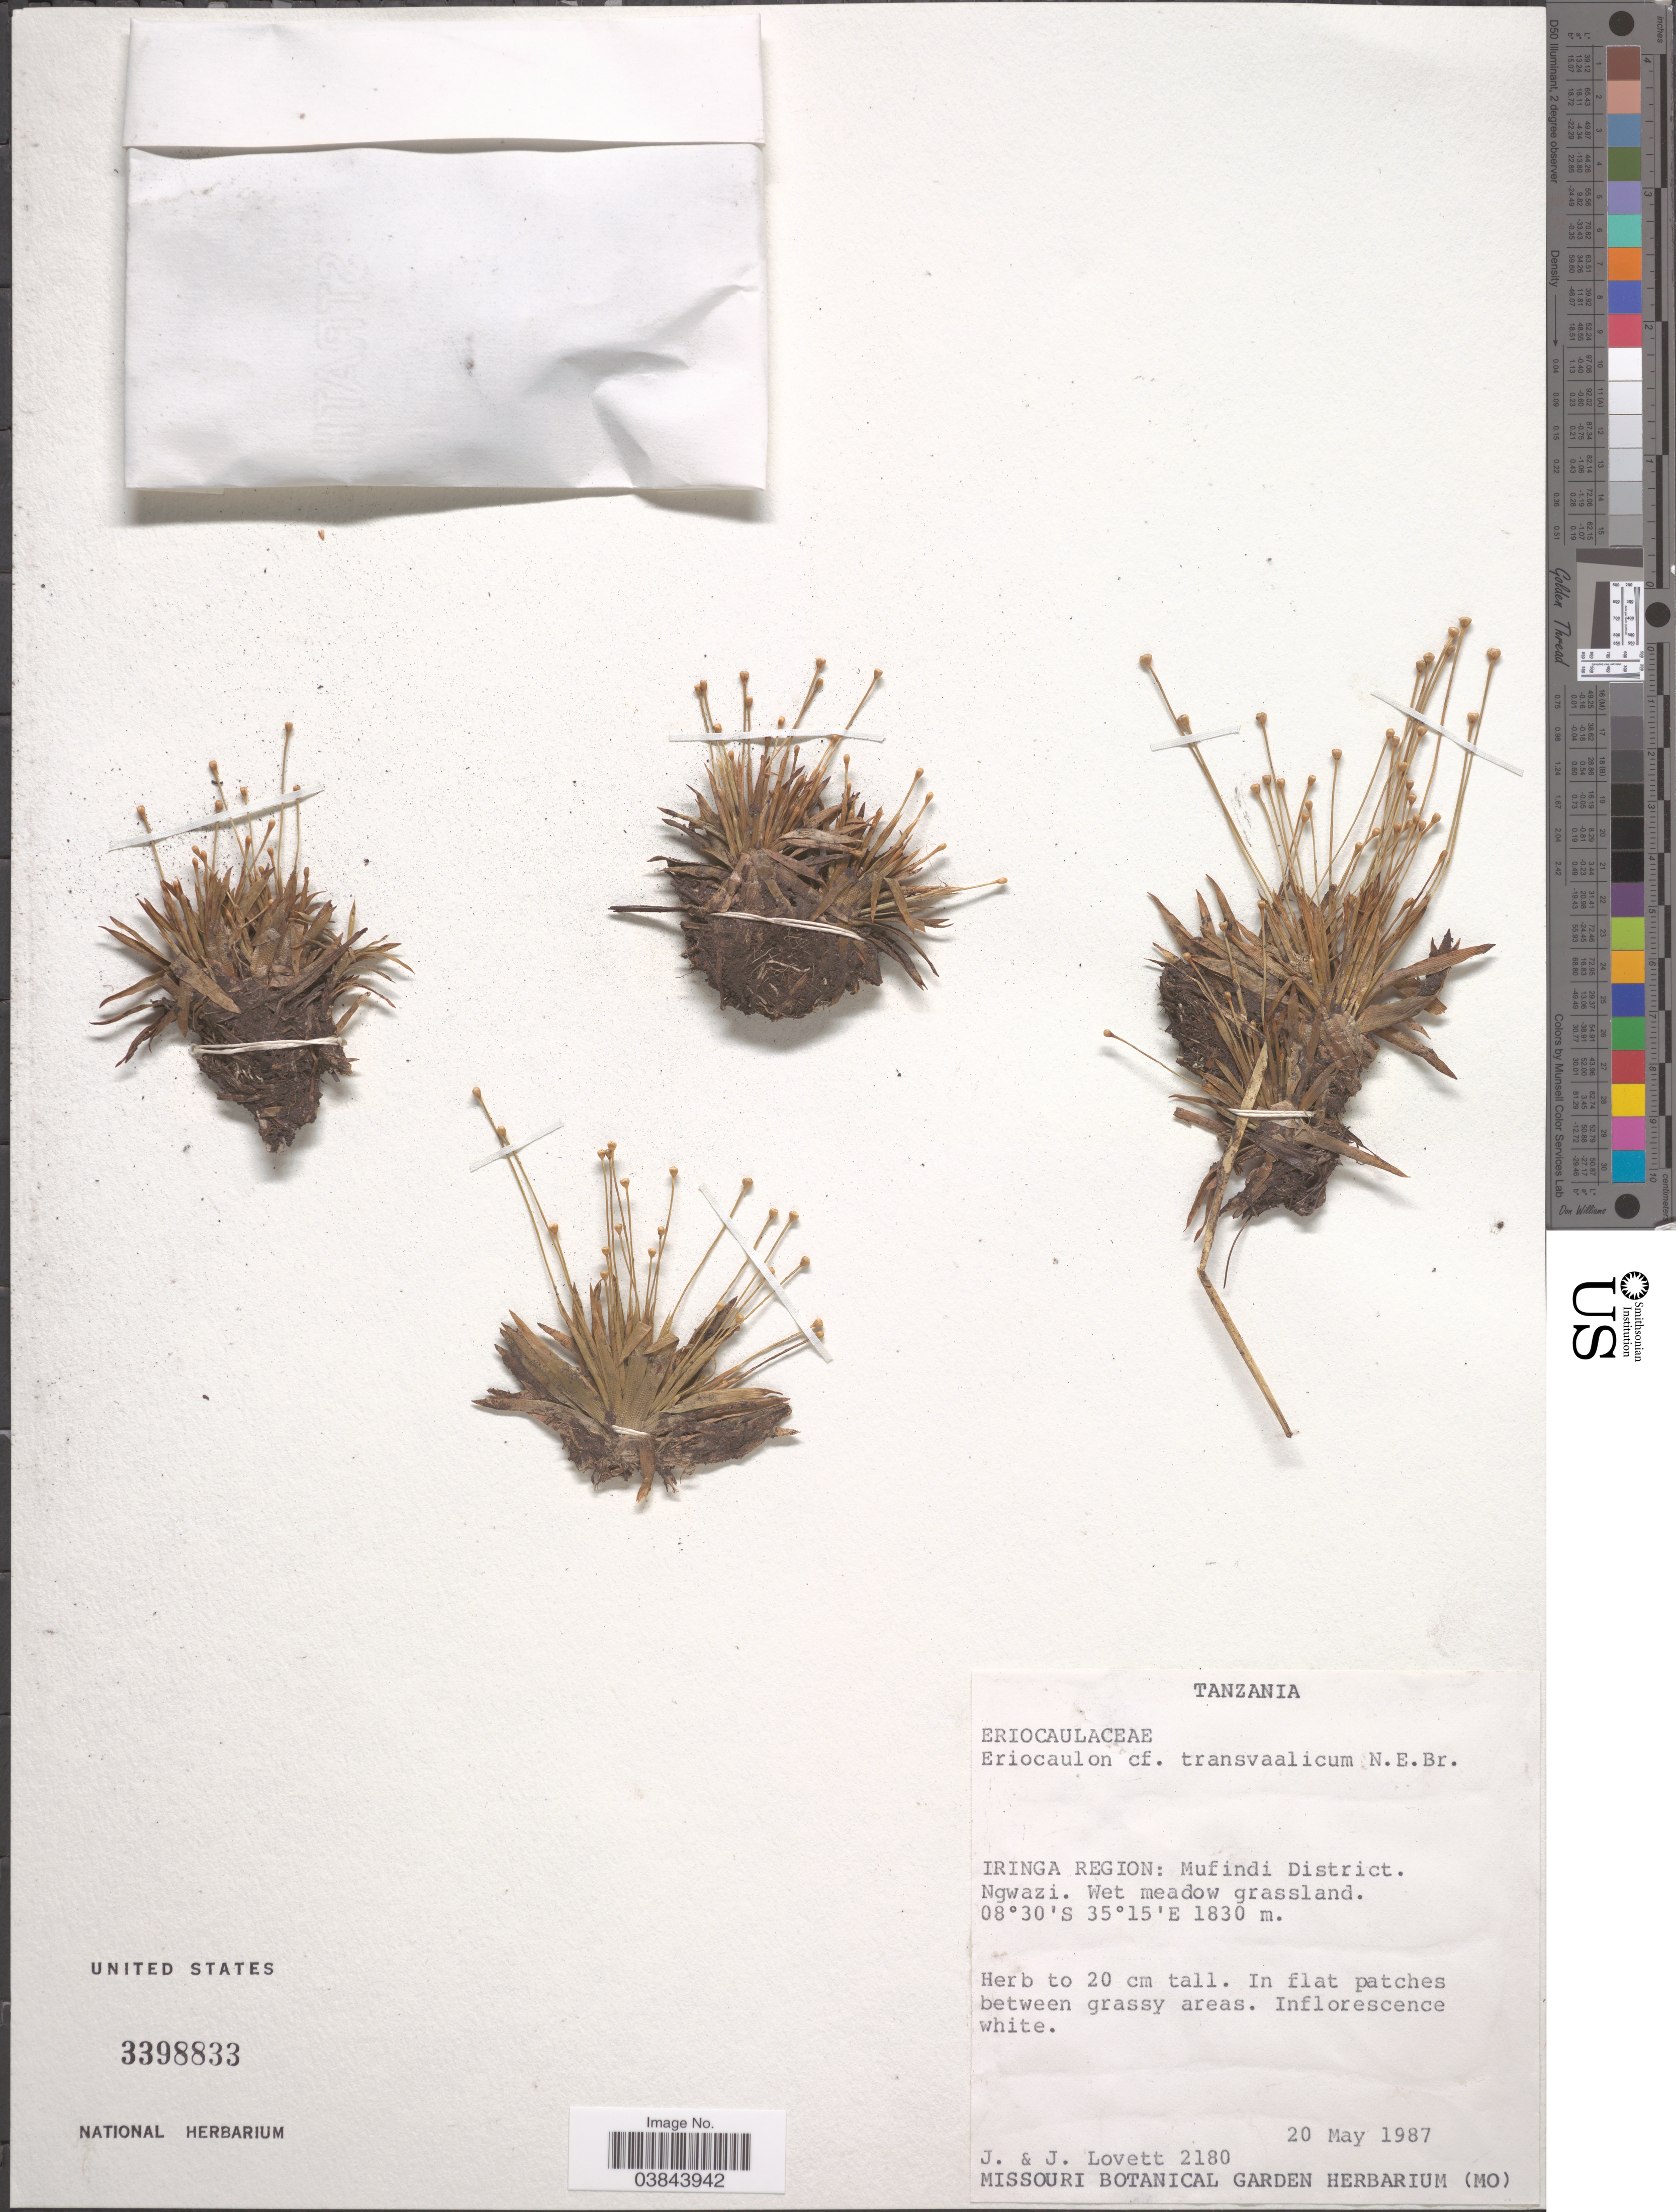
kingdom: Plantae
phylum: Tracheophyta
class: Liliopsida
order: Poales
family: Eriocaulaceae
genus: Eriocaulon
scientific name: Eriocaulon transvaalicum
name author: N.E. Br.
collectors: J. Lovett & J. Lovett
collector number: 2180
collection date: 1987-05-20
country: Tanzania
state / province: Iringa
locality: Iringa Region: Mufindi District. Ngwazi.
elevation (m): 1830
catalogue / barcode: US 3398833